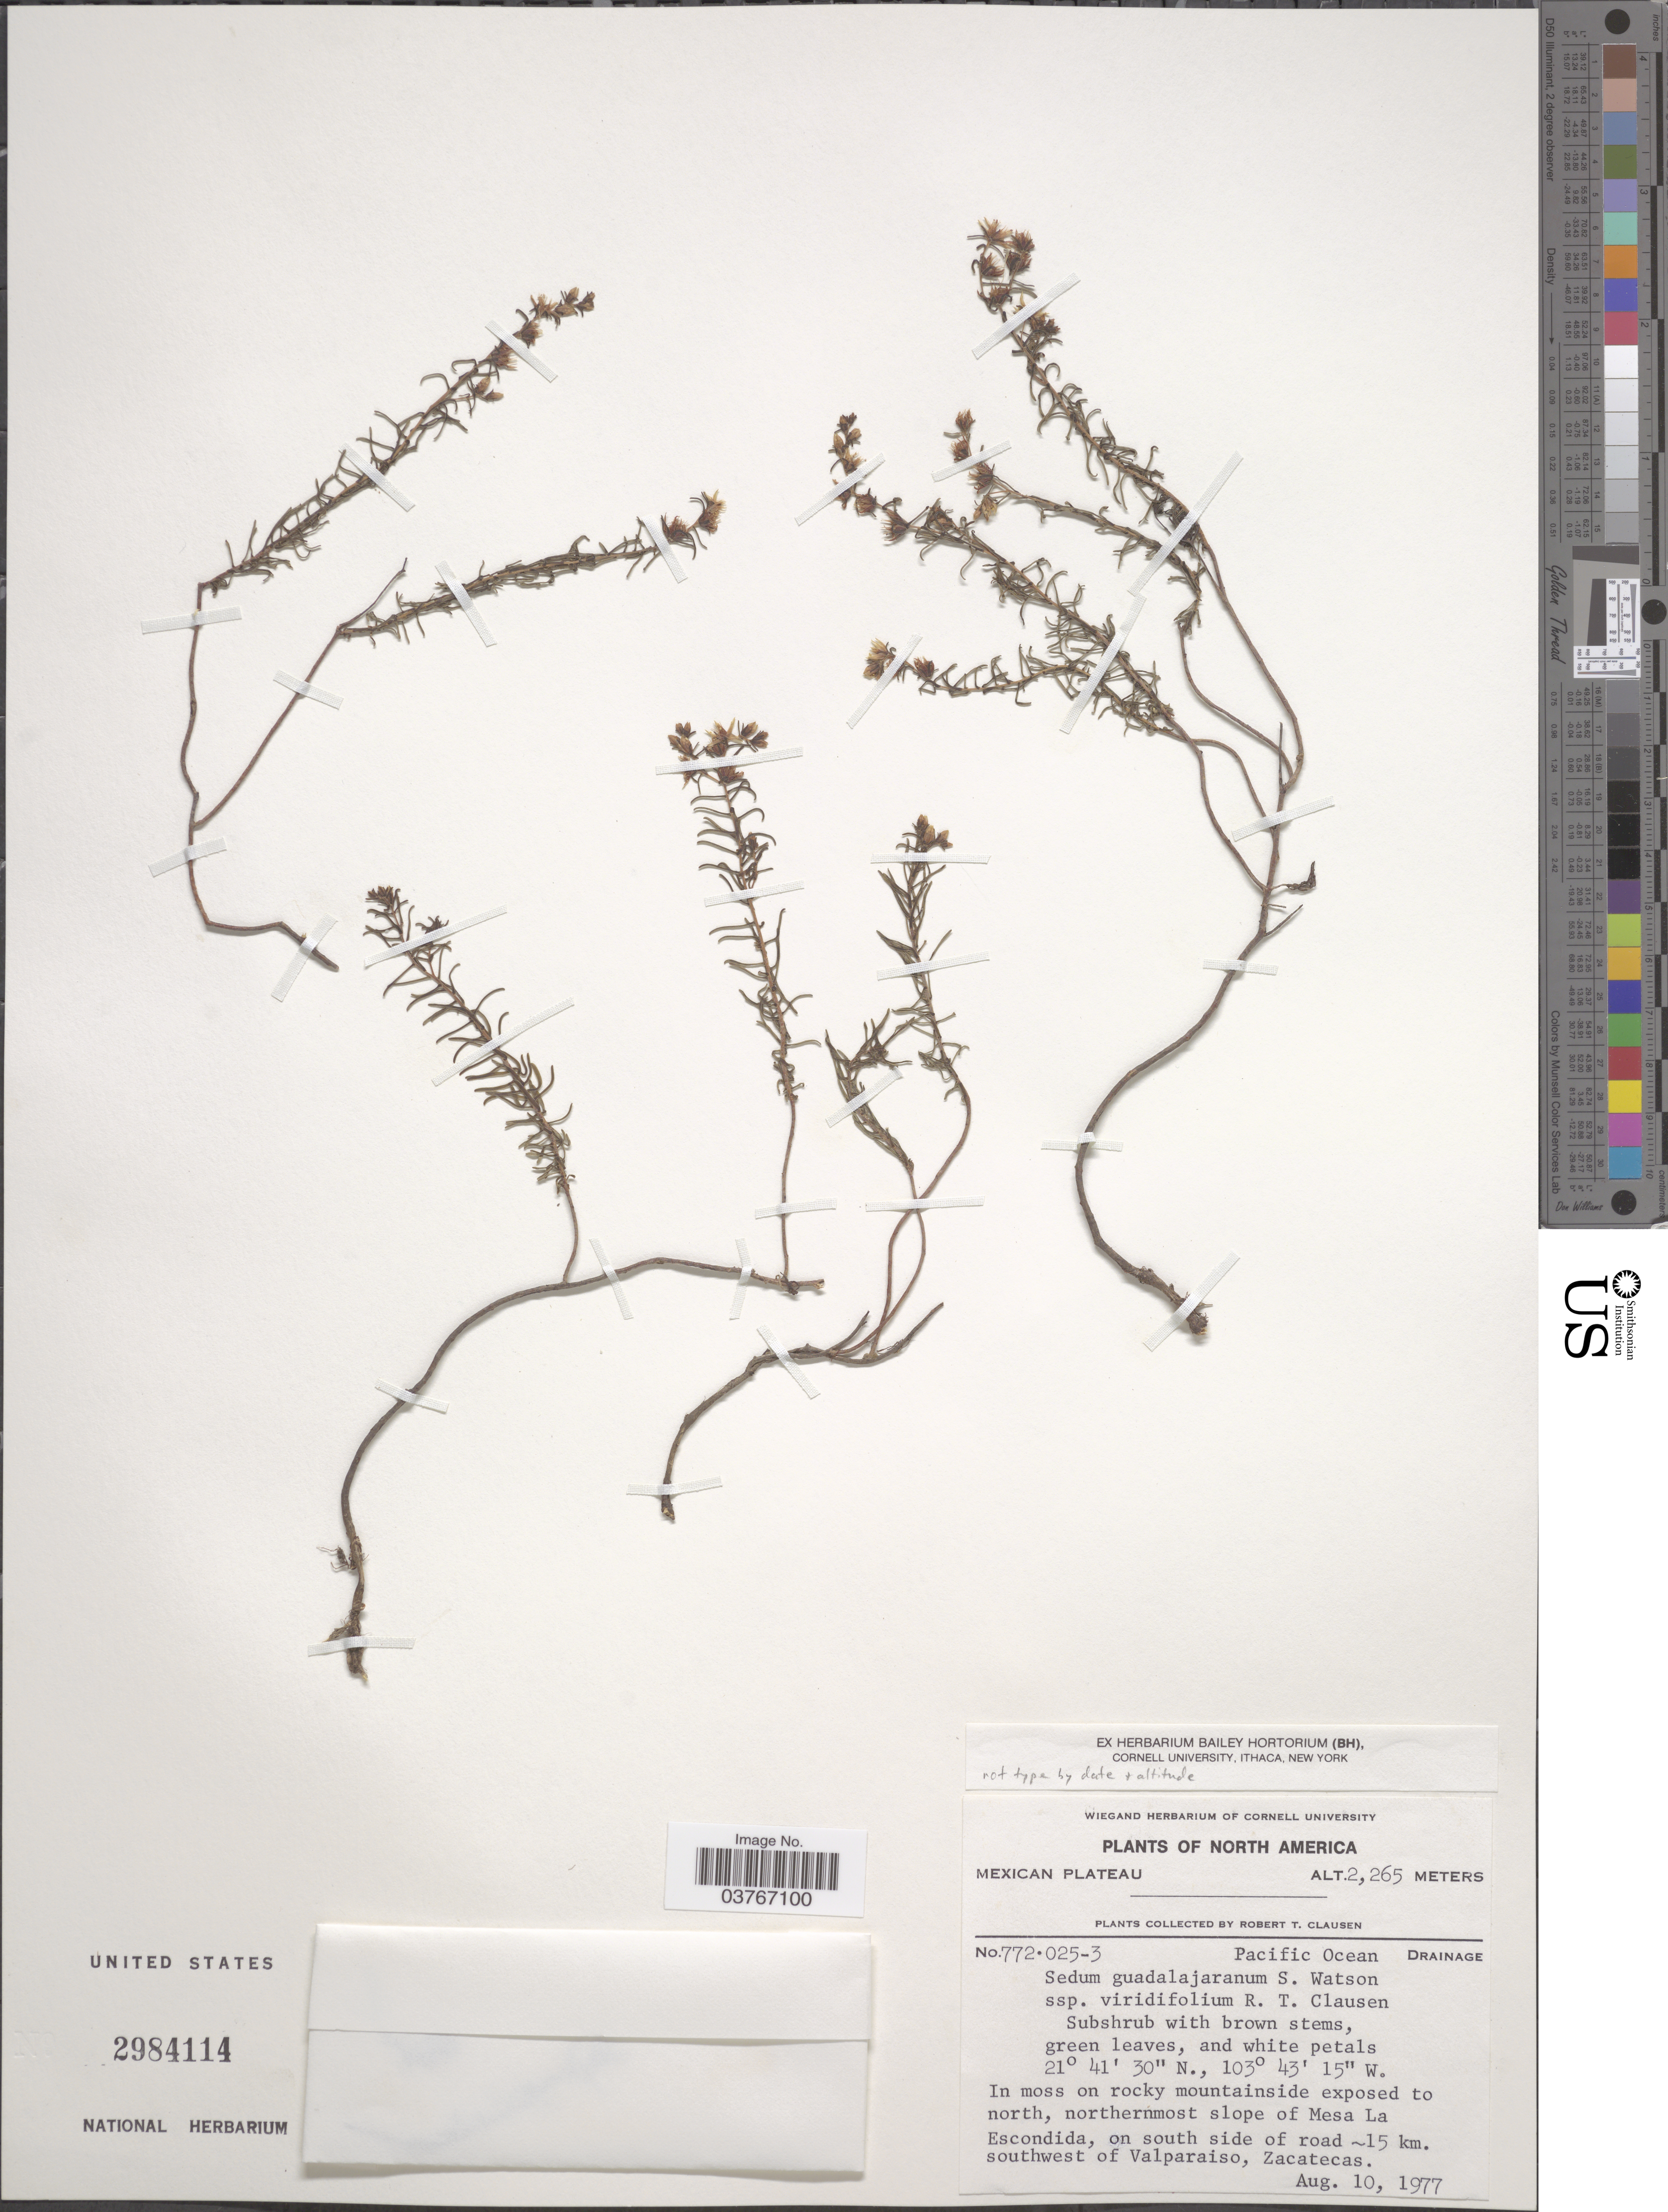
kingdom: Plantae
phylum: Tracheophyta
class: Magnoliopsida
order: Saxifragales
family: Crassulaceae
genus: Sedum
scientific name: Sedum guadalajaranum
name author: S. Watson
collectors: R. T. Clausen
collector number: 772025-3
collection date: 1977-08-10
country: Mexico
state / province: Zacatecas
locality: Mexican Plateau. Pacific Ocean Drainage. In moss on rocky mountainside exposed to north, northernmost slope of Mesa La Escondida, on south side of road ~ 15 km. south west of Valparaiso.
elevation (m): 2265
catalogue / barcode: US 2984114